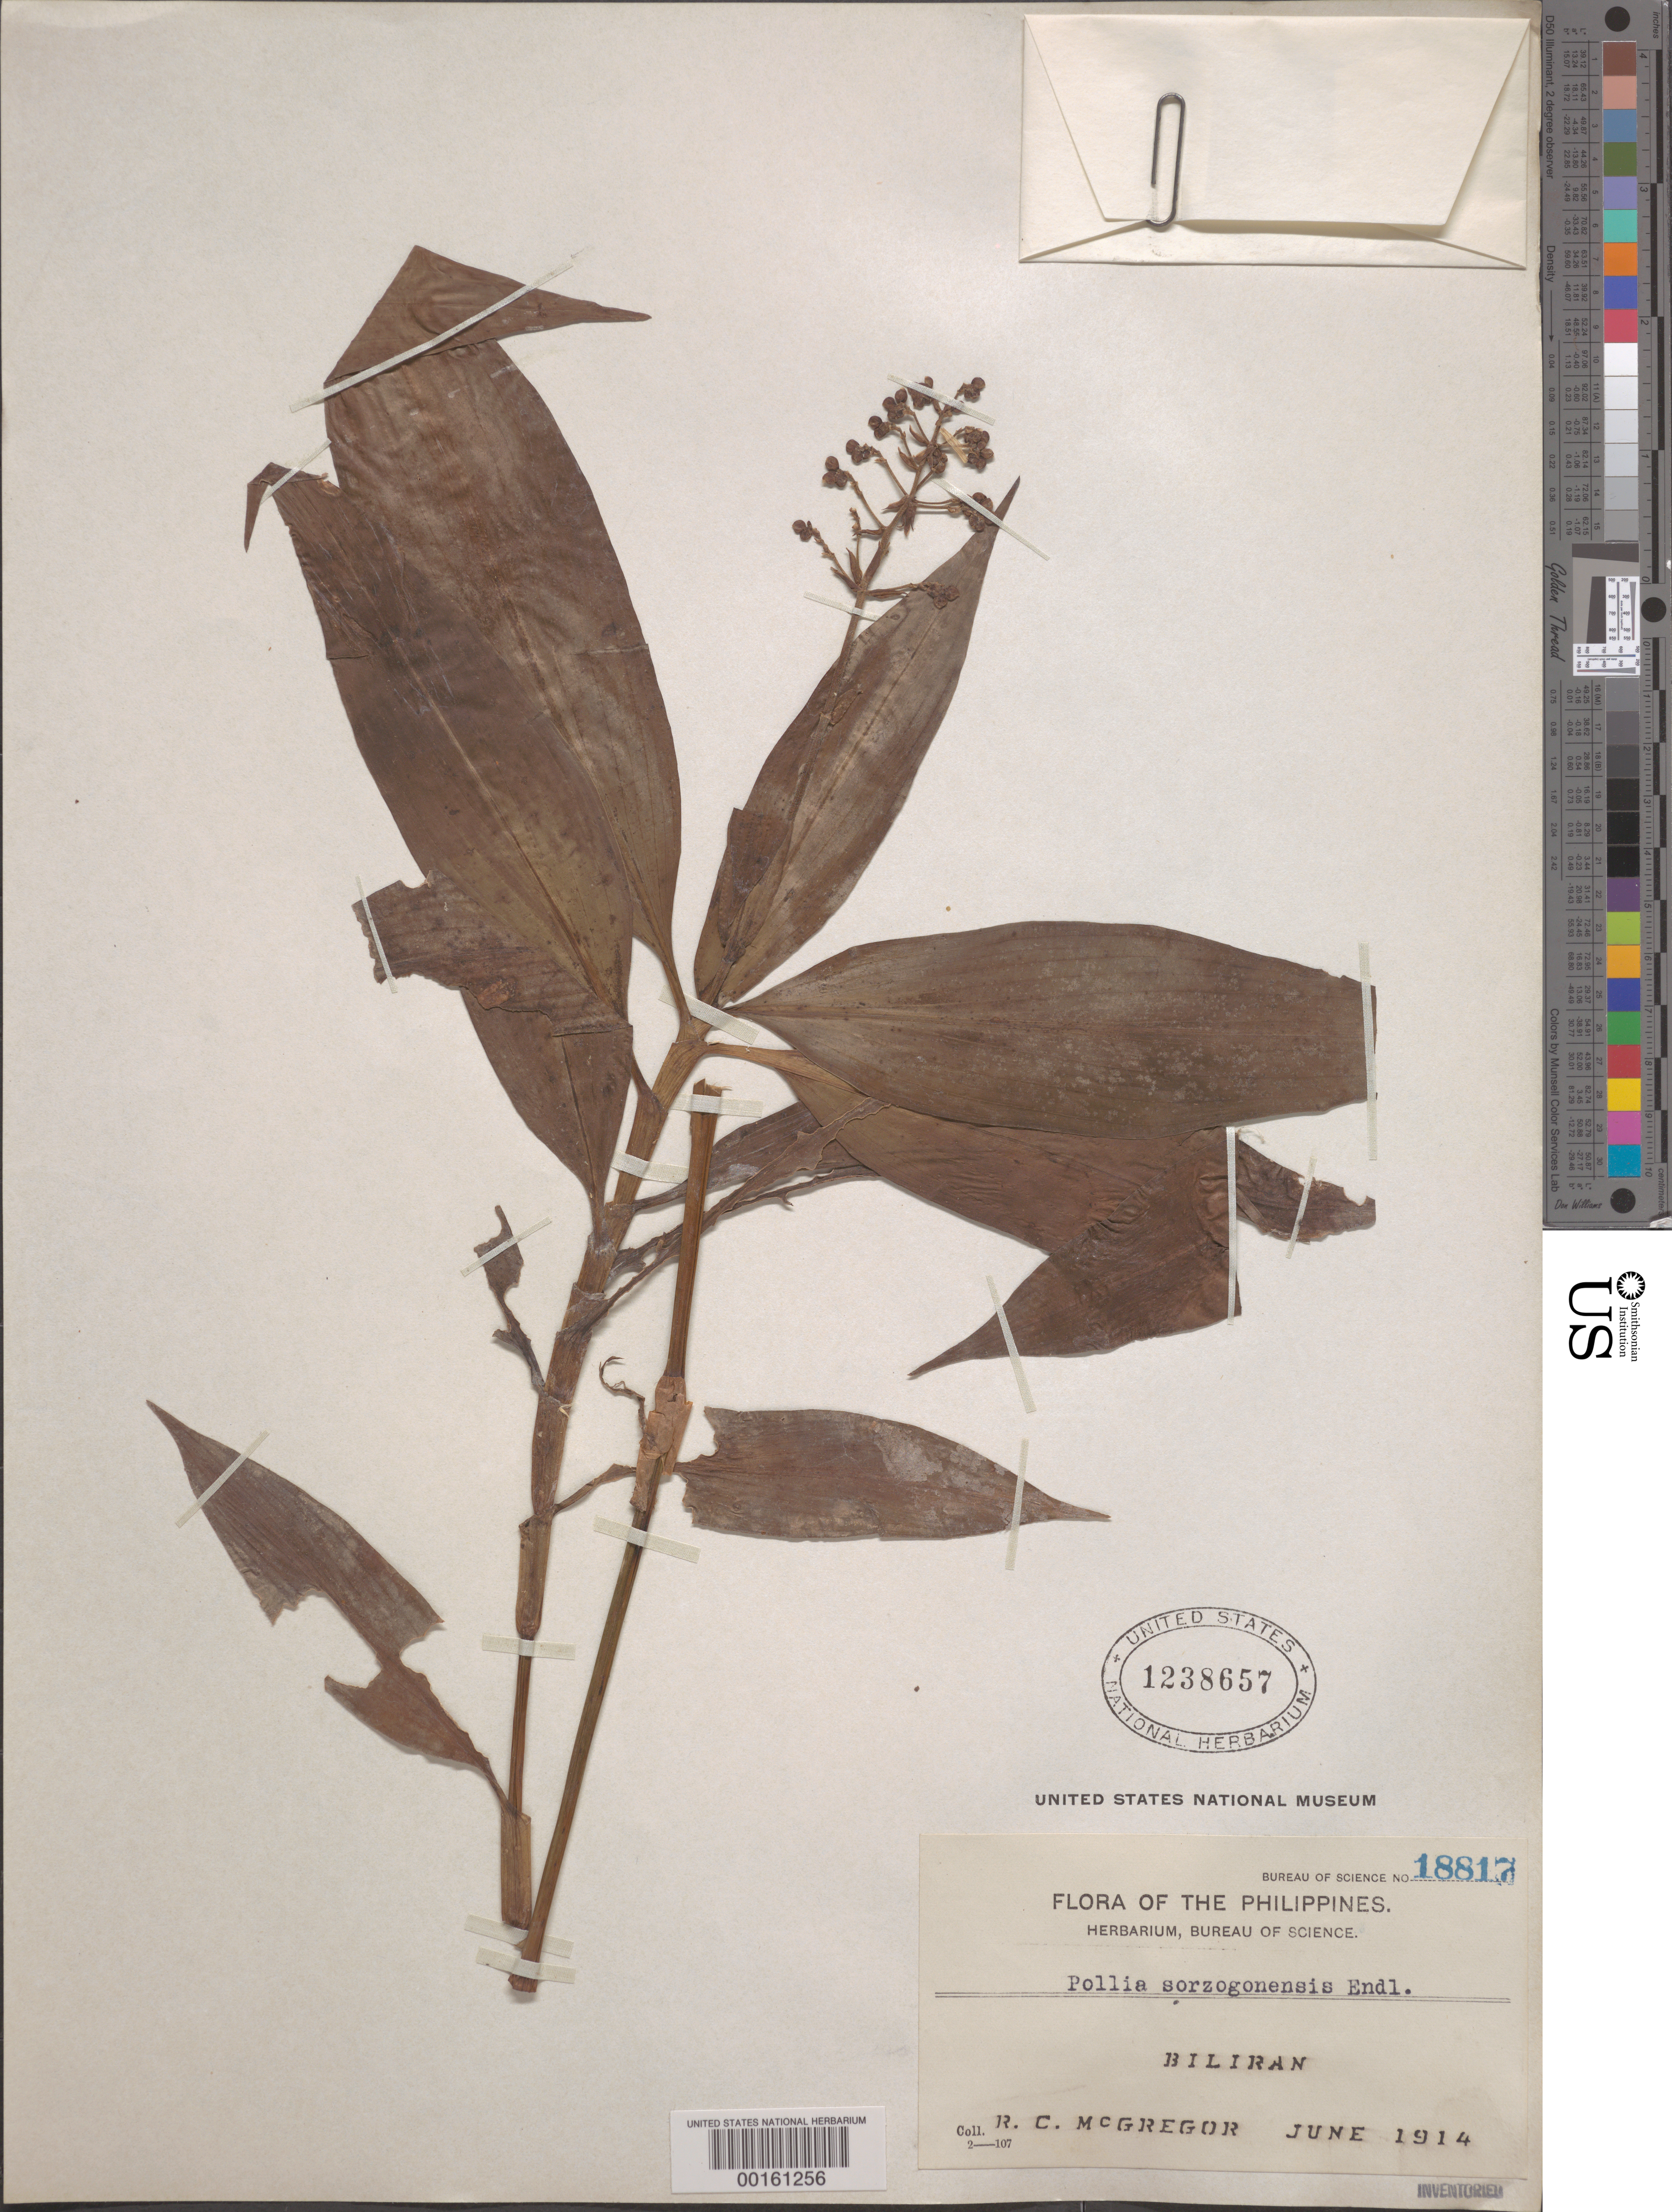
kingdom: Plantae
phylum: Tracheophyta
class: Liliopsida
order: Commelinales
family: Commelinaceae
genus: Pollia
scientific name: Pollia secundiflora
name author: (Blume) Bakh. f.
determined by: Strong, Mark T., (BOT), Smithsonian Institution - National Museum of Natural History (UNITED STATES)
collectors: R. C. McGregor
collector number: Bur. Sci. 18817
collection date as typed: Jun 1914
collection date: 1914-06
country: Philippines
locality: Biliran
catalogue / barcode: US 1238657